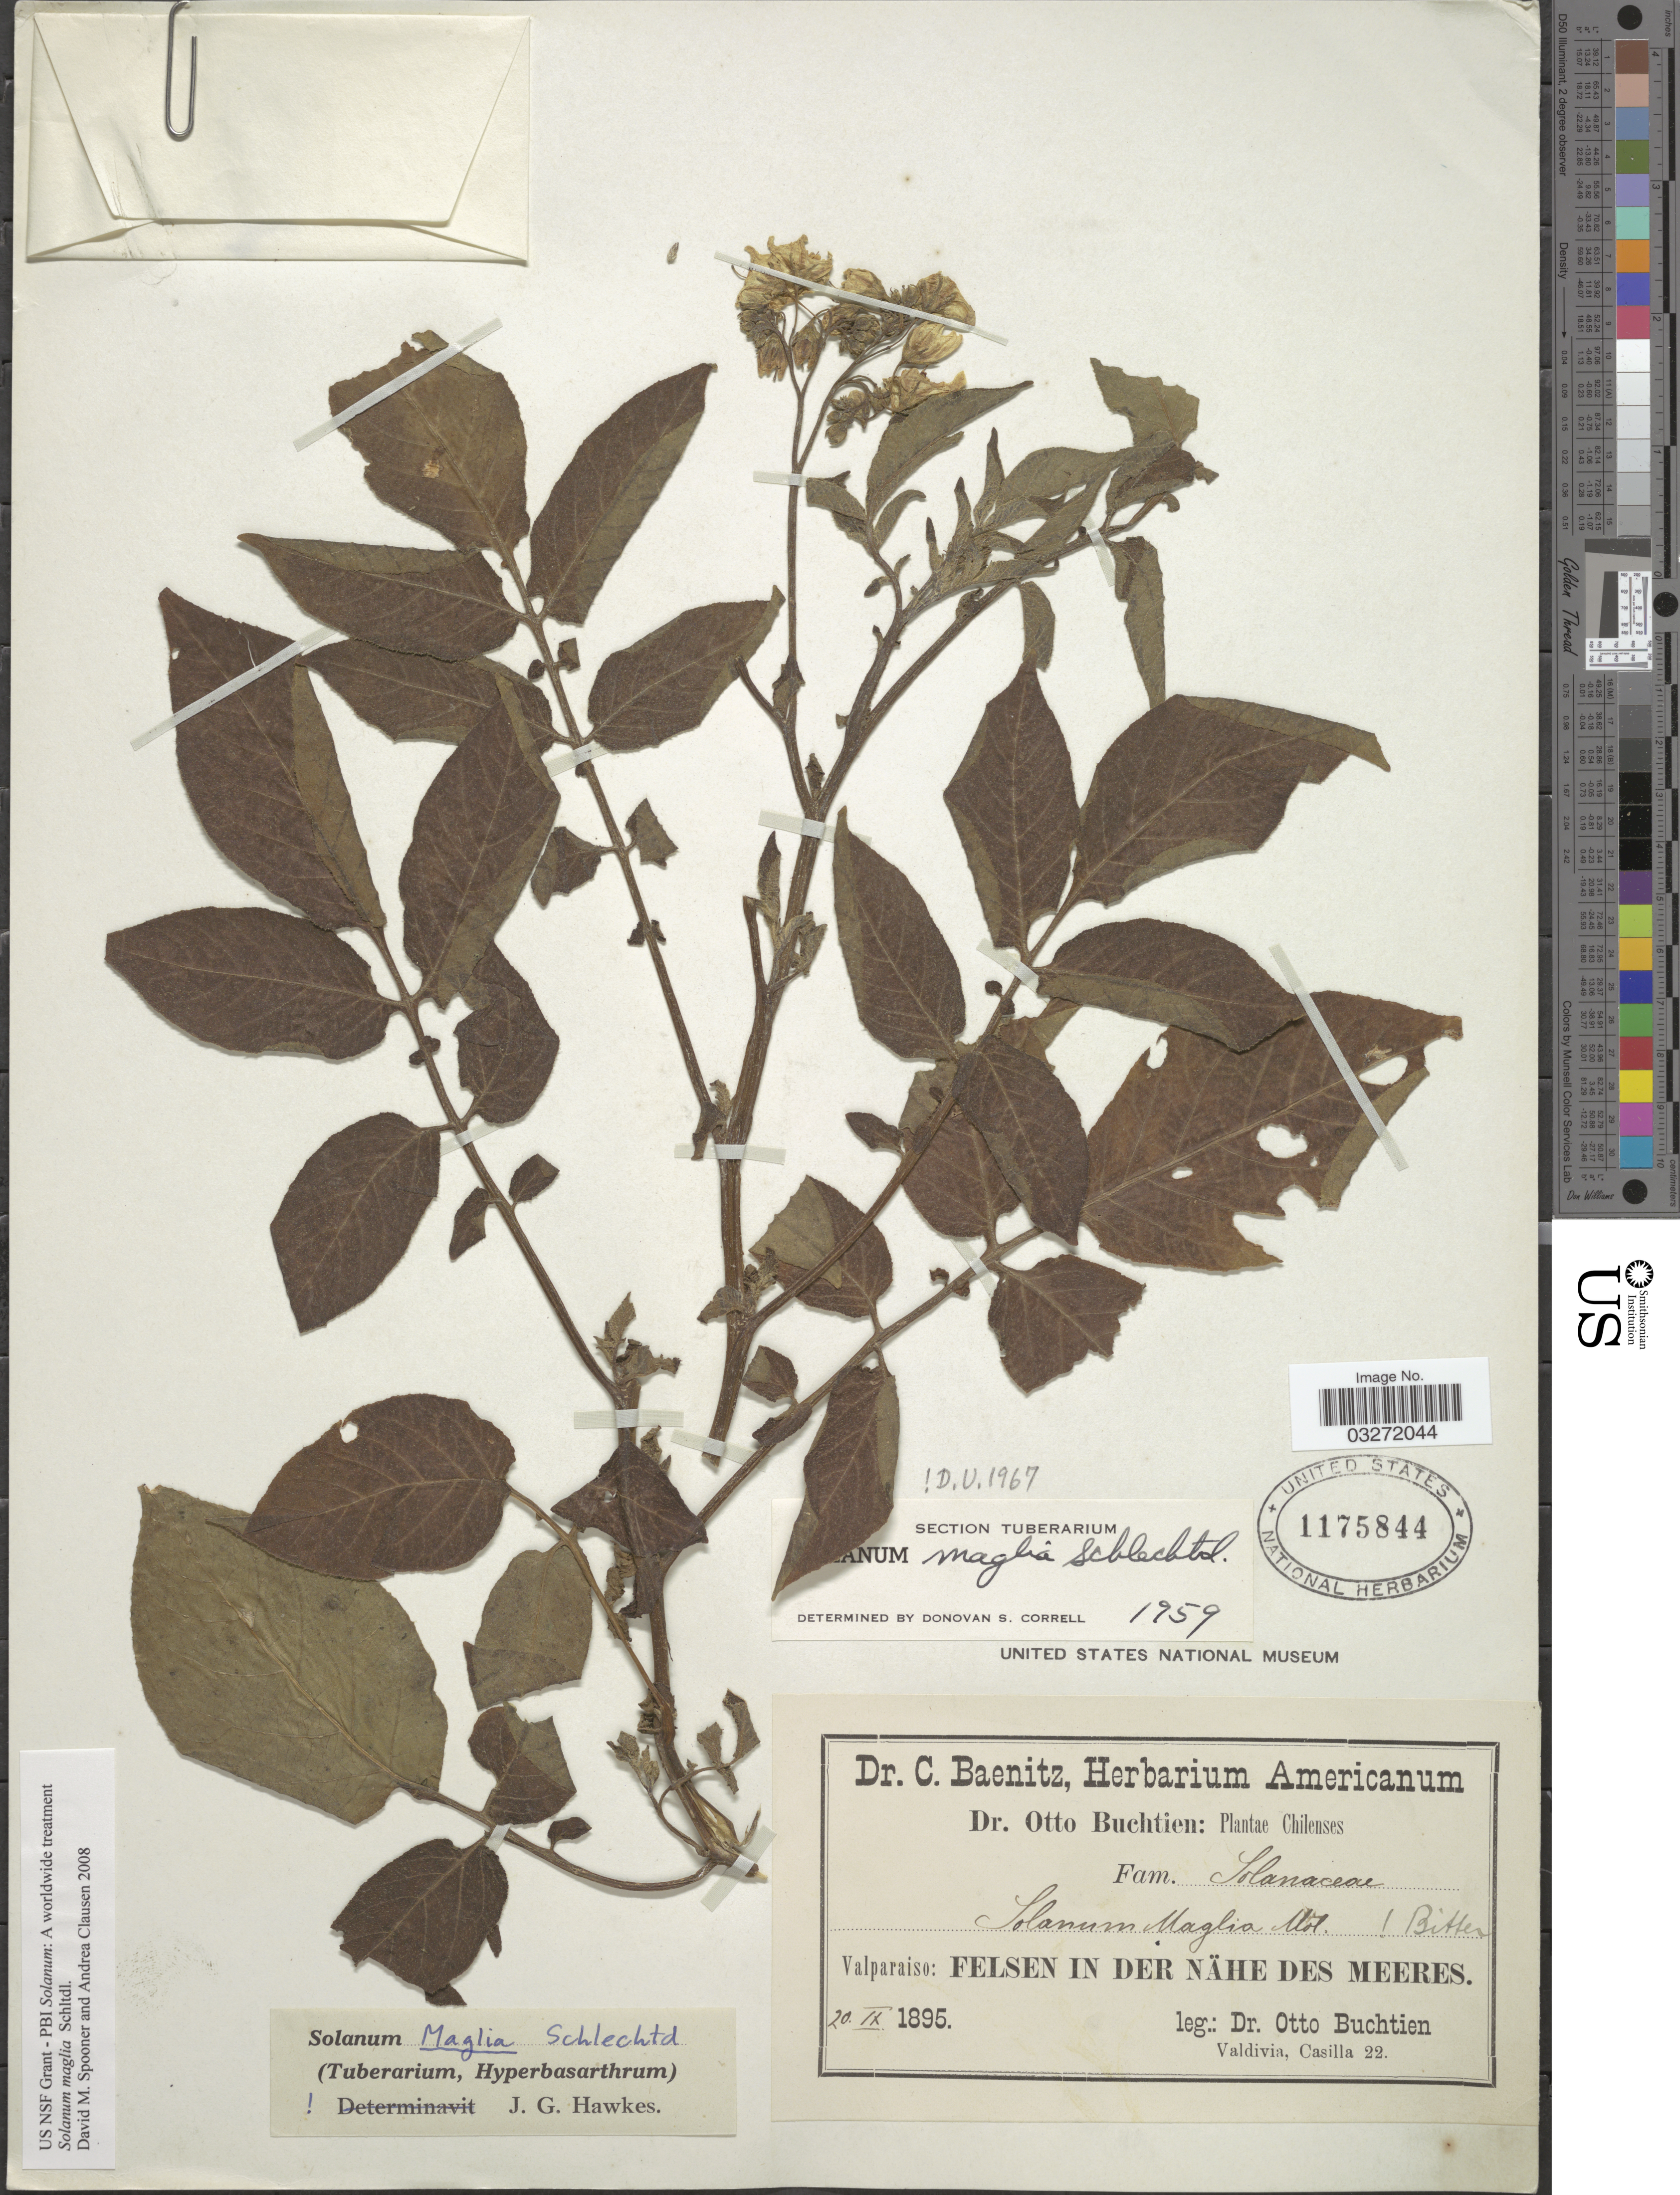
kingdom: Plantae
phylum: Tracheophyta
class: Magnoliopsida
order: Solanales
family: Solanaceae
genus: Solanum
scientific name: Solanum maglia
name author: Schltdl.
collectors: O. Buchtien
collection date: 1895-09-20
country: Chile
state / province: Valparaíso (V)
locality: Valparaiso: Felsen in der nähe des meeres.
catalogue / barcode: US 1175844